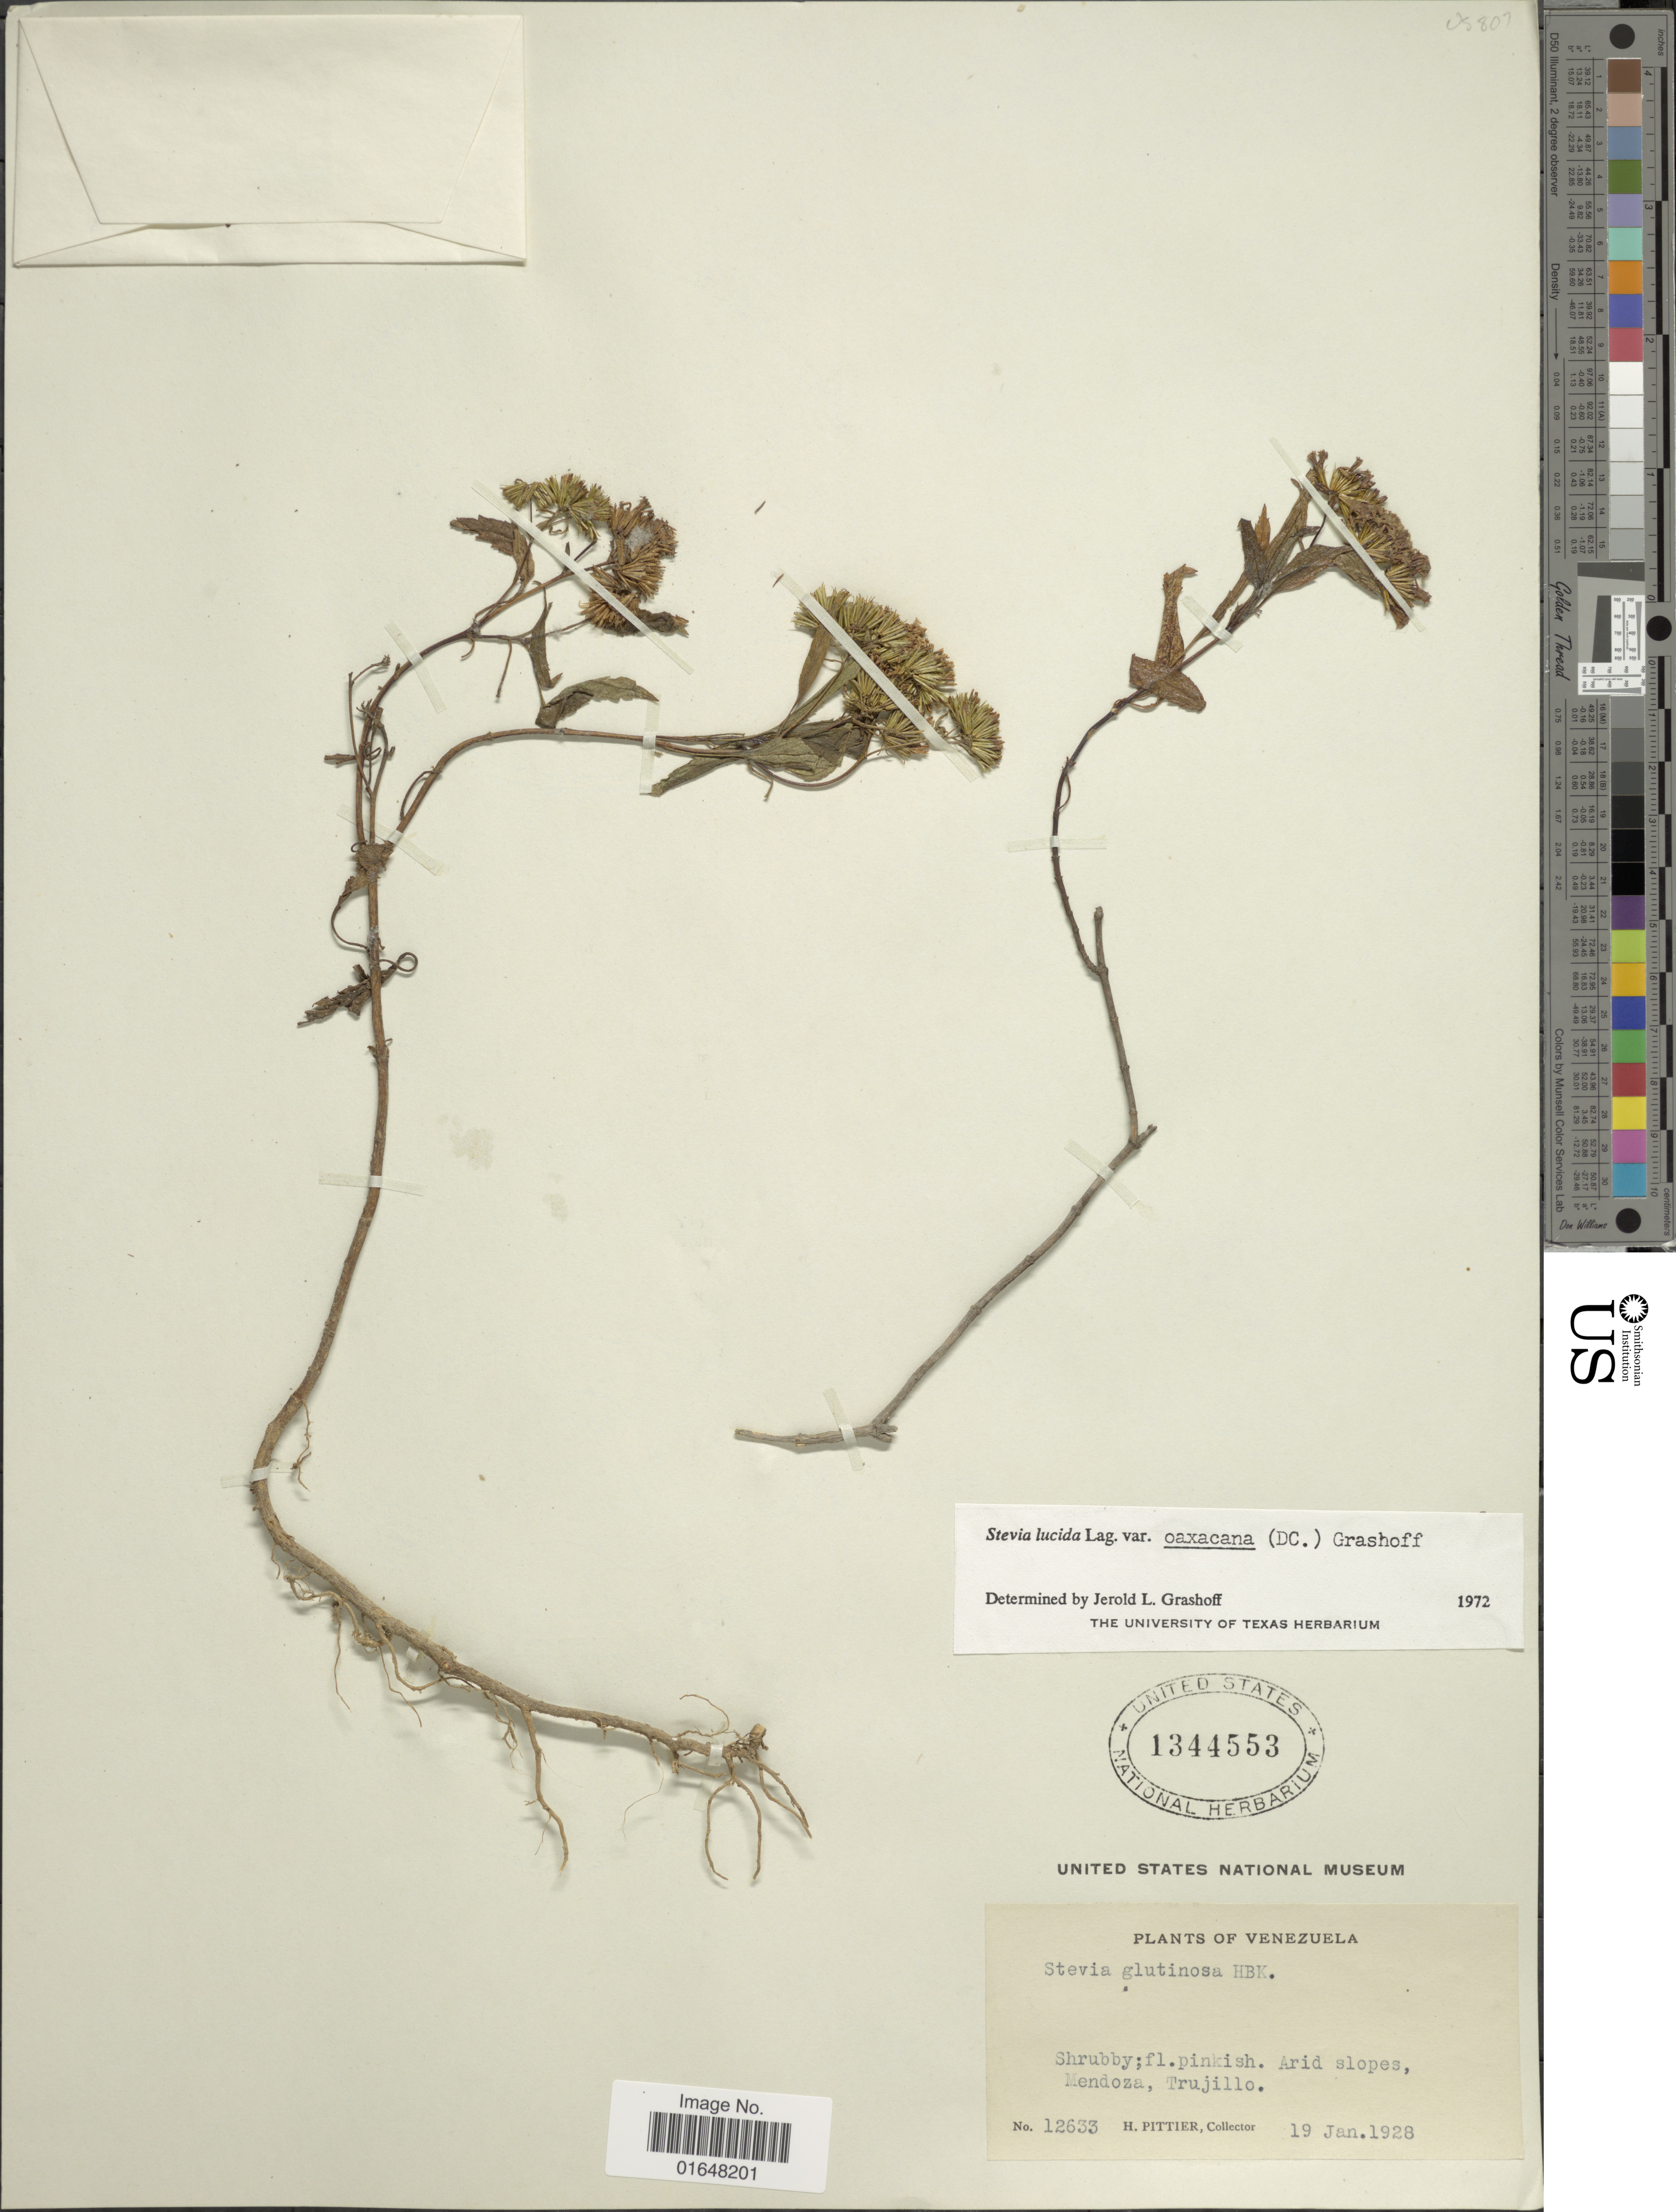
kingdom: Plantae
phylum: Tracheophyta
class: Magnoliopsida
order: Asterales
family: Asteraceae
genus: Stevia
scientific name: Stevia lucida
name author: Lag.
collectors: H. F. Pittier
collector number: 12633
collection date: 1928-01-19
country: Venezuela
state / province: Trujillo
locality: Mendoza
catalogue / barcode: US 1344553